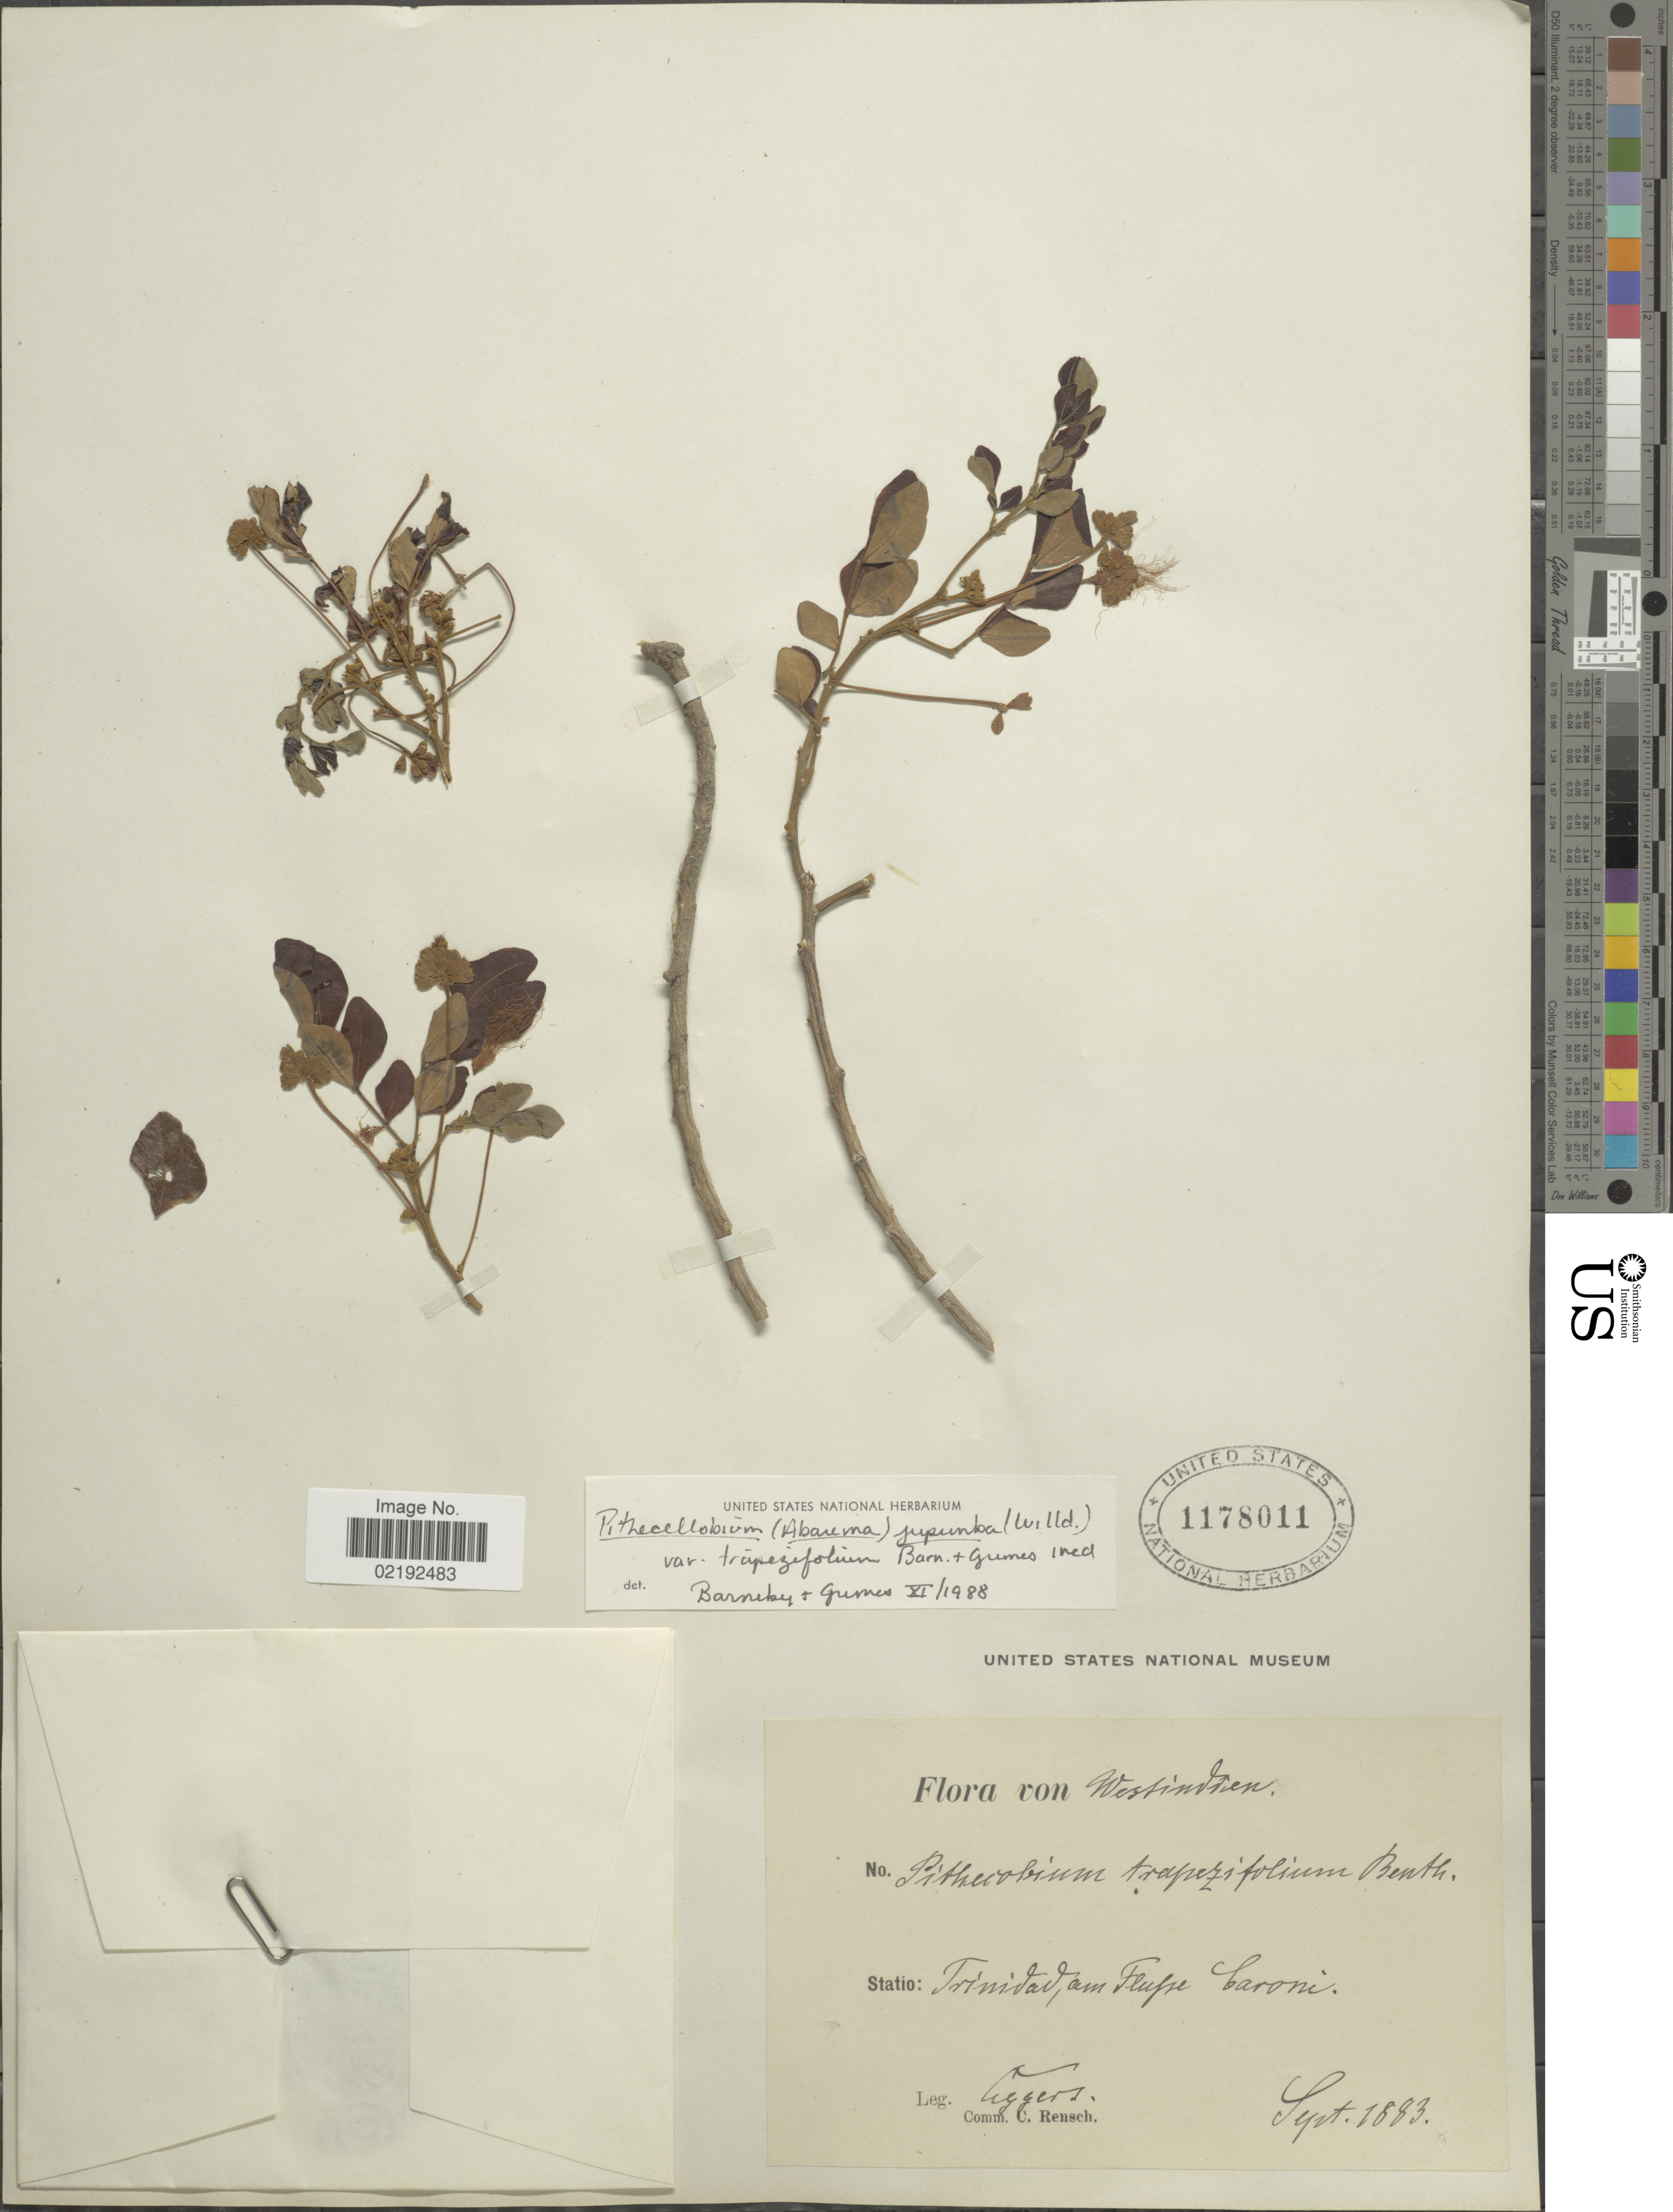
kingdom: Plantae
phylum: Tracheophyta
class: Magnoliopsida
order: Fabales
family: Fabaceae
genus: Jupunba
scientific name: Jupunba trapezifolia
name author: (Vahl) Moldenke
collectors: -. Eggers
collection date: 1883-09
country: Trinidad and Tobago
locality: Trinidad, am Flupe Caroni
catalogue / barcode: US 1178011